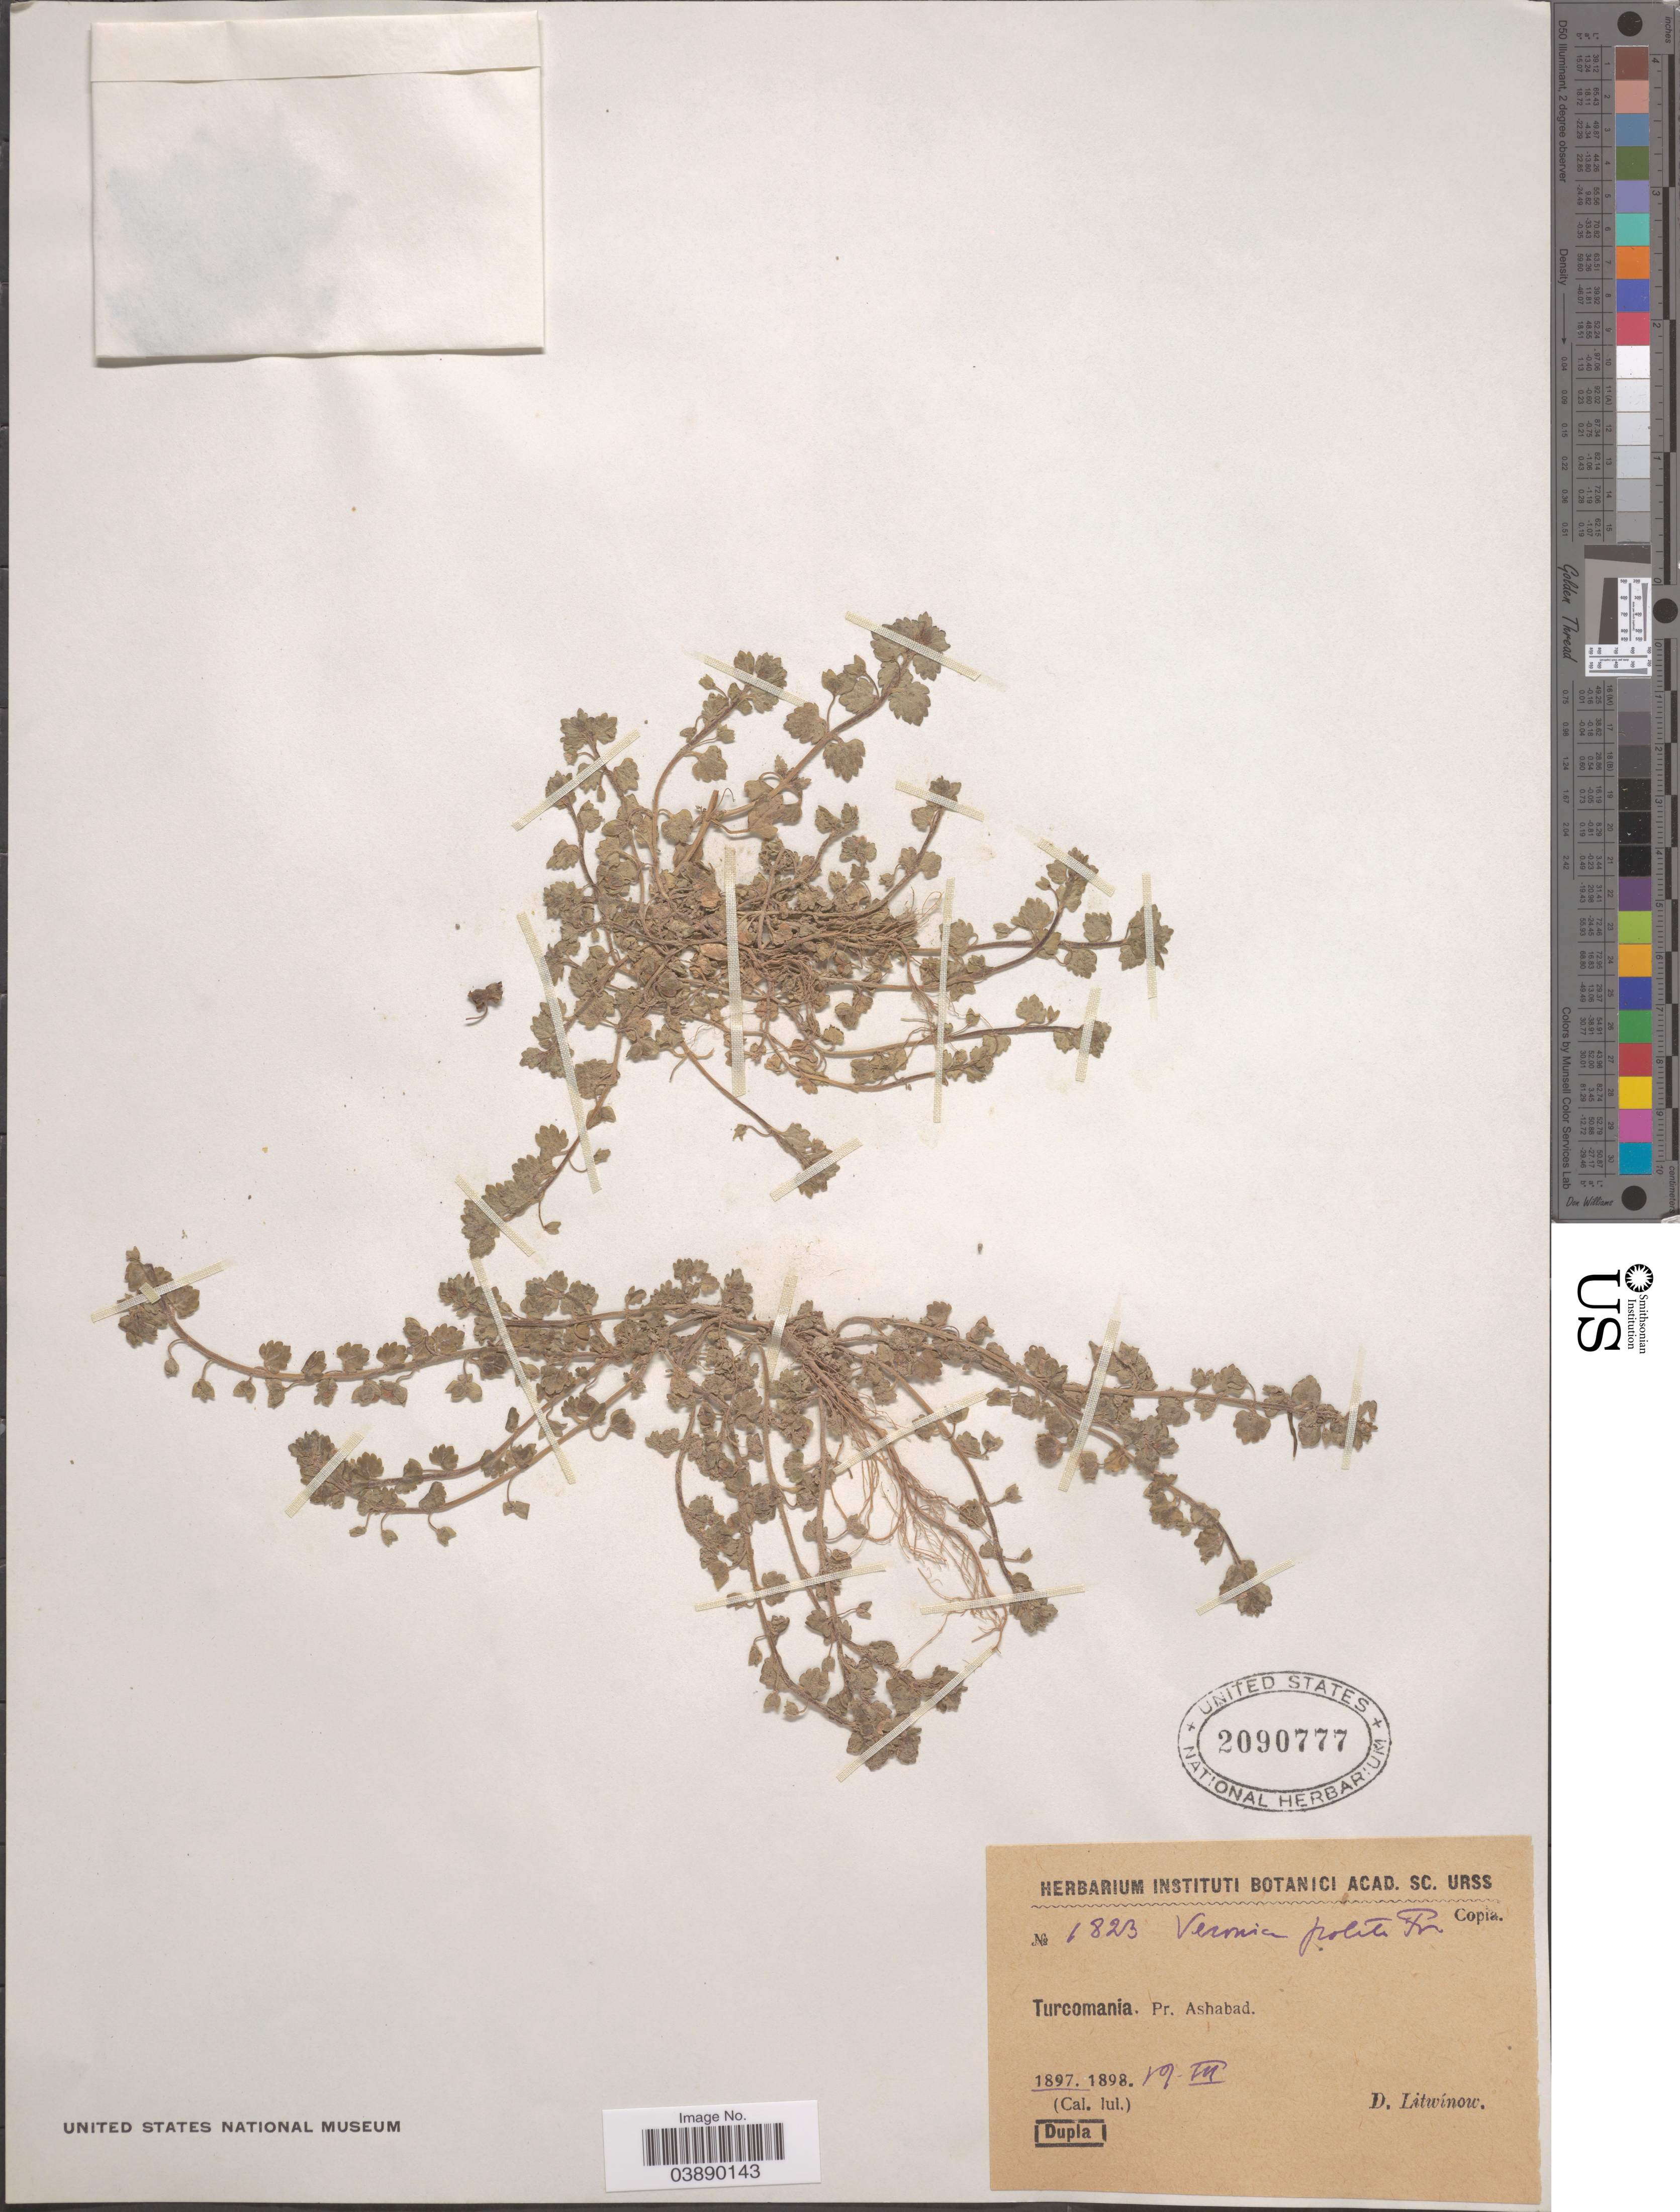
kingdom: Plantae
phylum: Tracheophyta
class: Magnoliopsida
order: Lamiales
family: Plantaginaceae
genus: Veronica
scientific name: Veronica didyma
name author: Ten.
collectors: D. Litwinow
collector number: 1823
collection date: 1897-03-19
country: Turkmenistan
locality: Turcomania. Pr. Ashabad.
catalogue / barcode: US 2090777